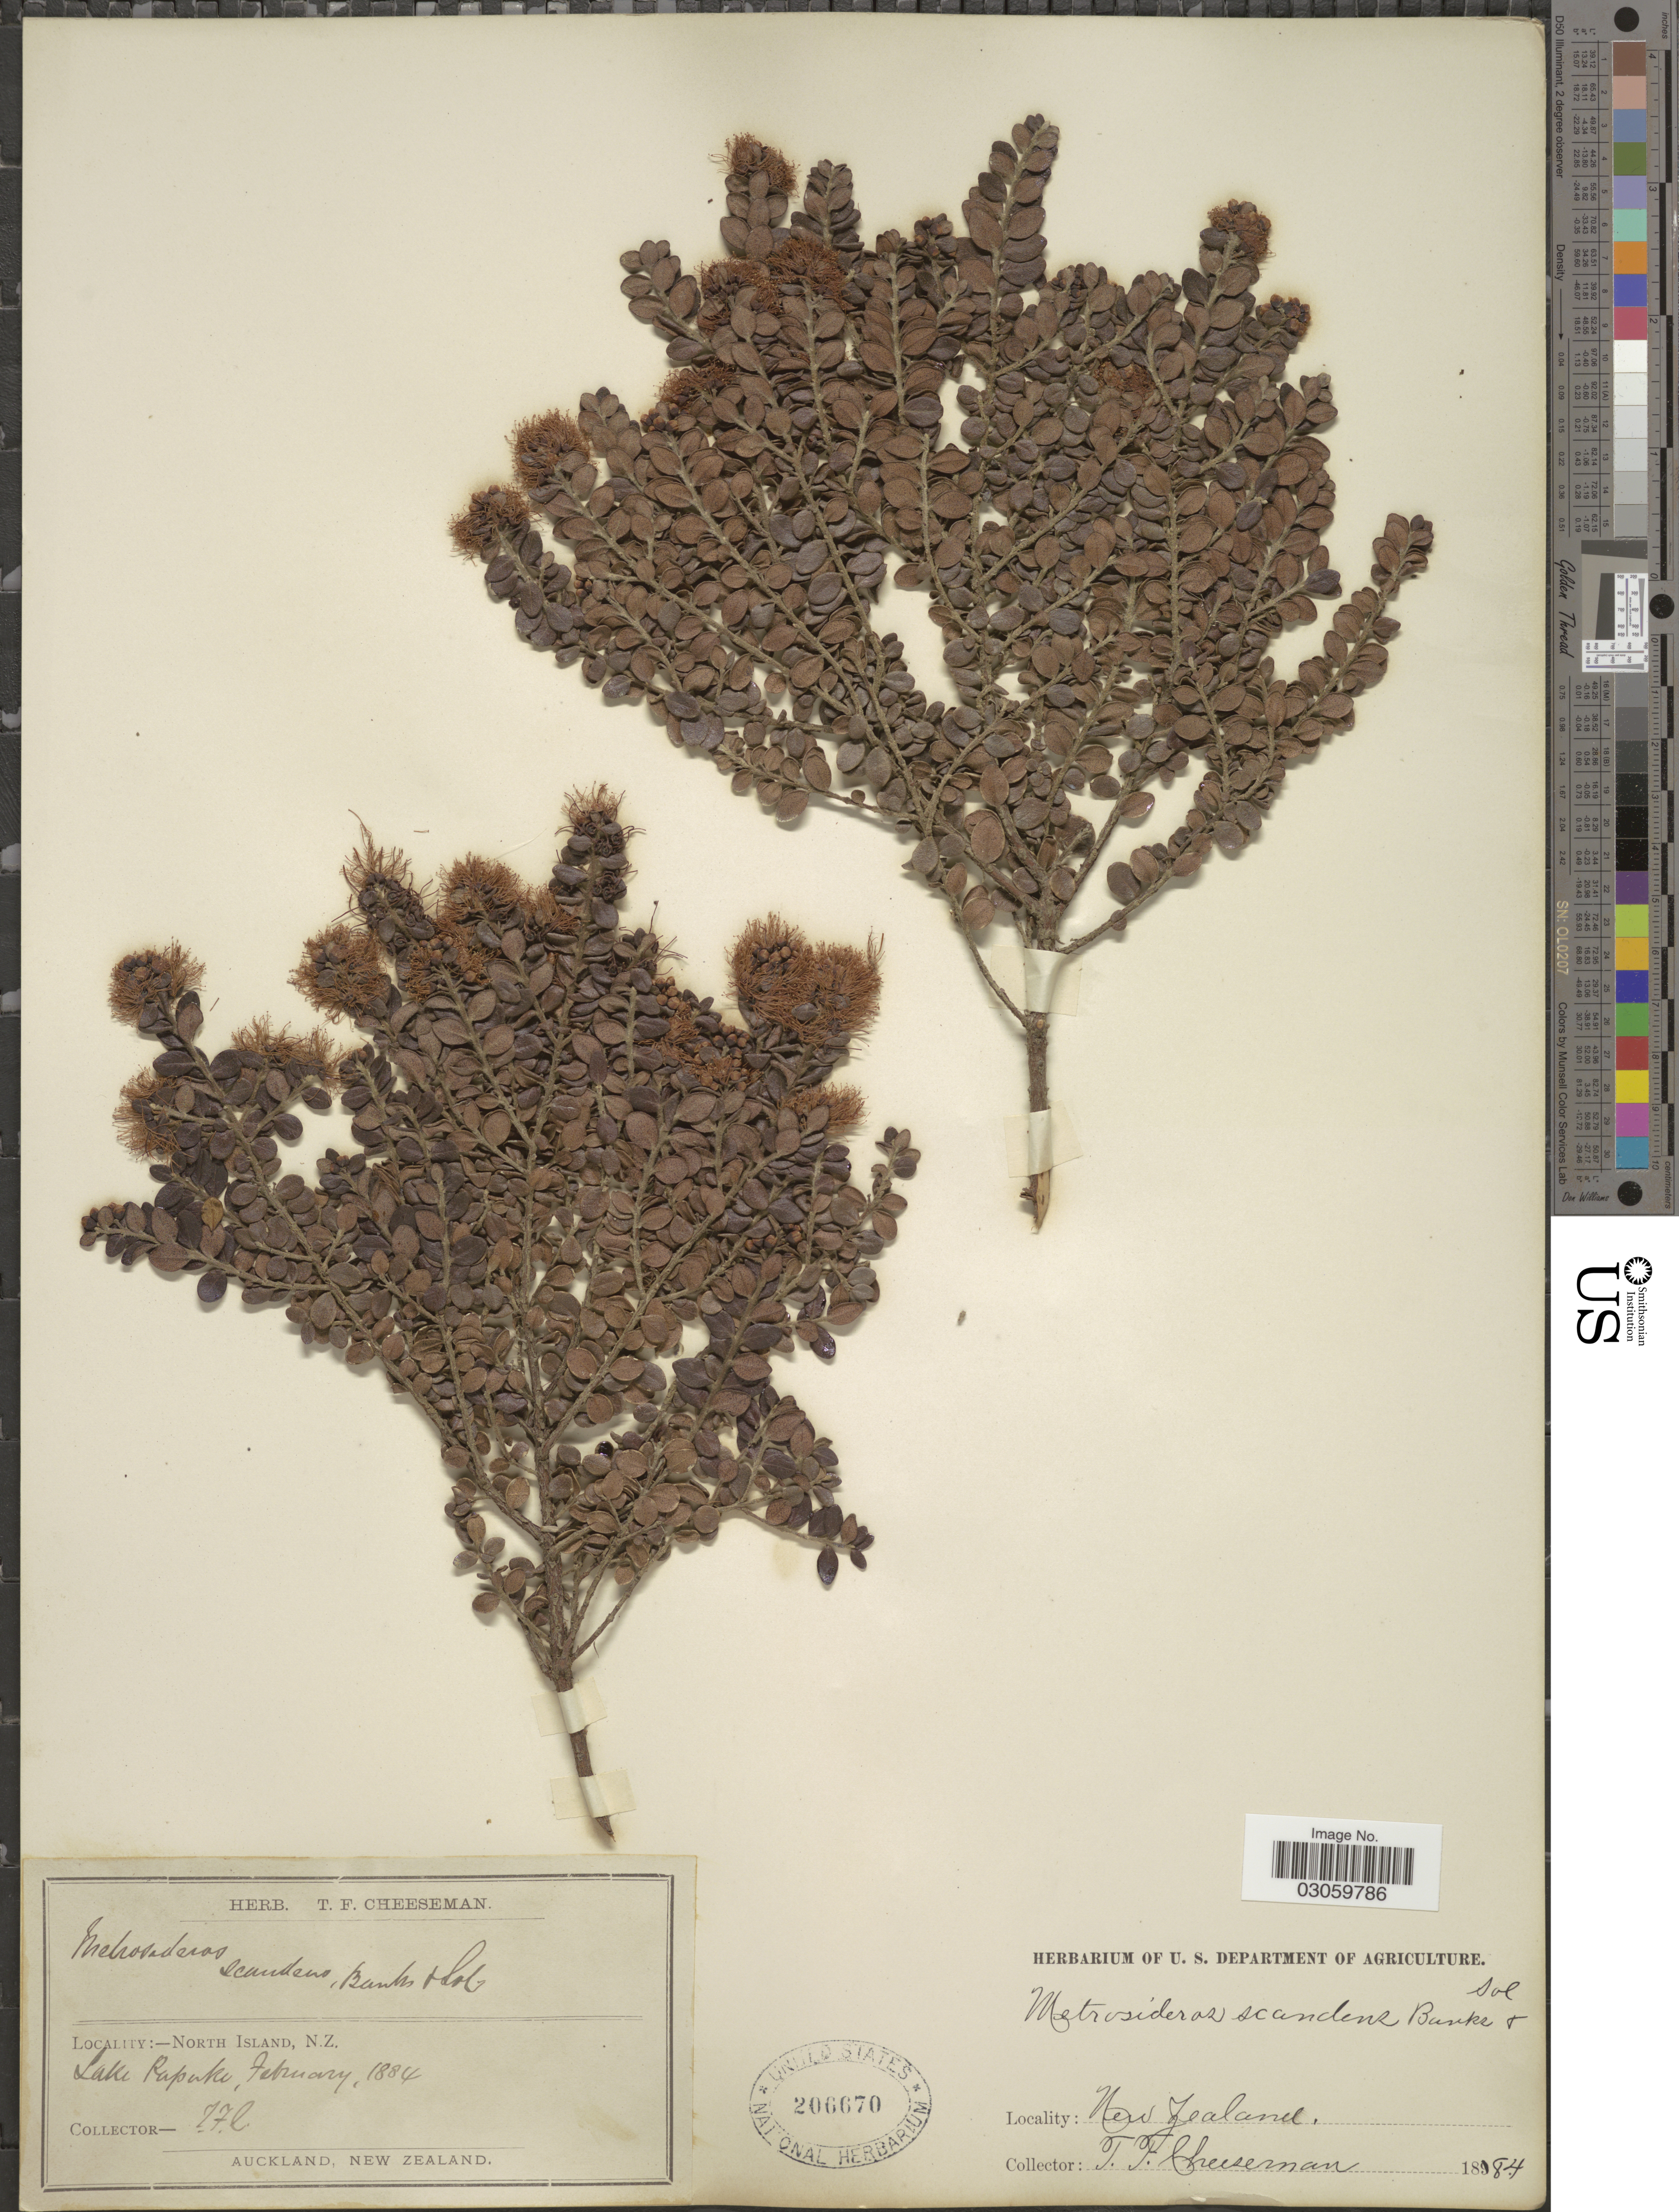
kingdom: Plantae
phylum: Tracheophyta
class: Magnoliopsida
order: Myrtales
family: Myrtaceae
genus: Metrosideros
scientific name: Metrosideros perforata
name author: (J.R. Forst. & G. Forst.) Druce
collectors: T. F. Cheeseman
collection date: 1884-02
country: New Zealand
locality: North Island, N. Z. Lake Rapaki.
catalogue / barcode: US 206670